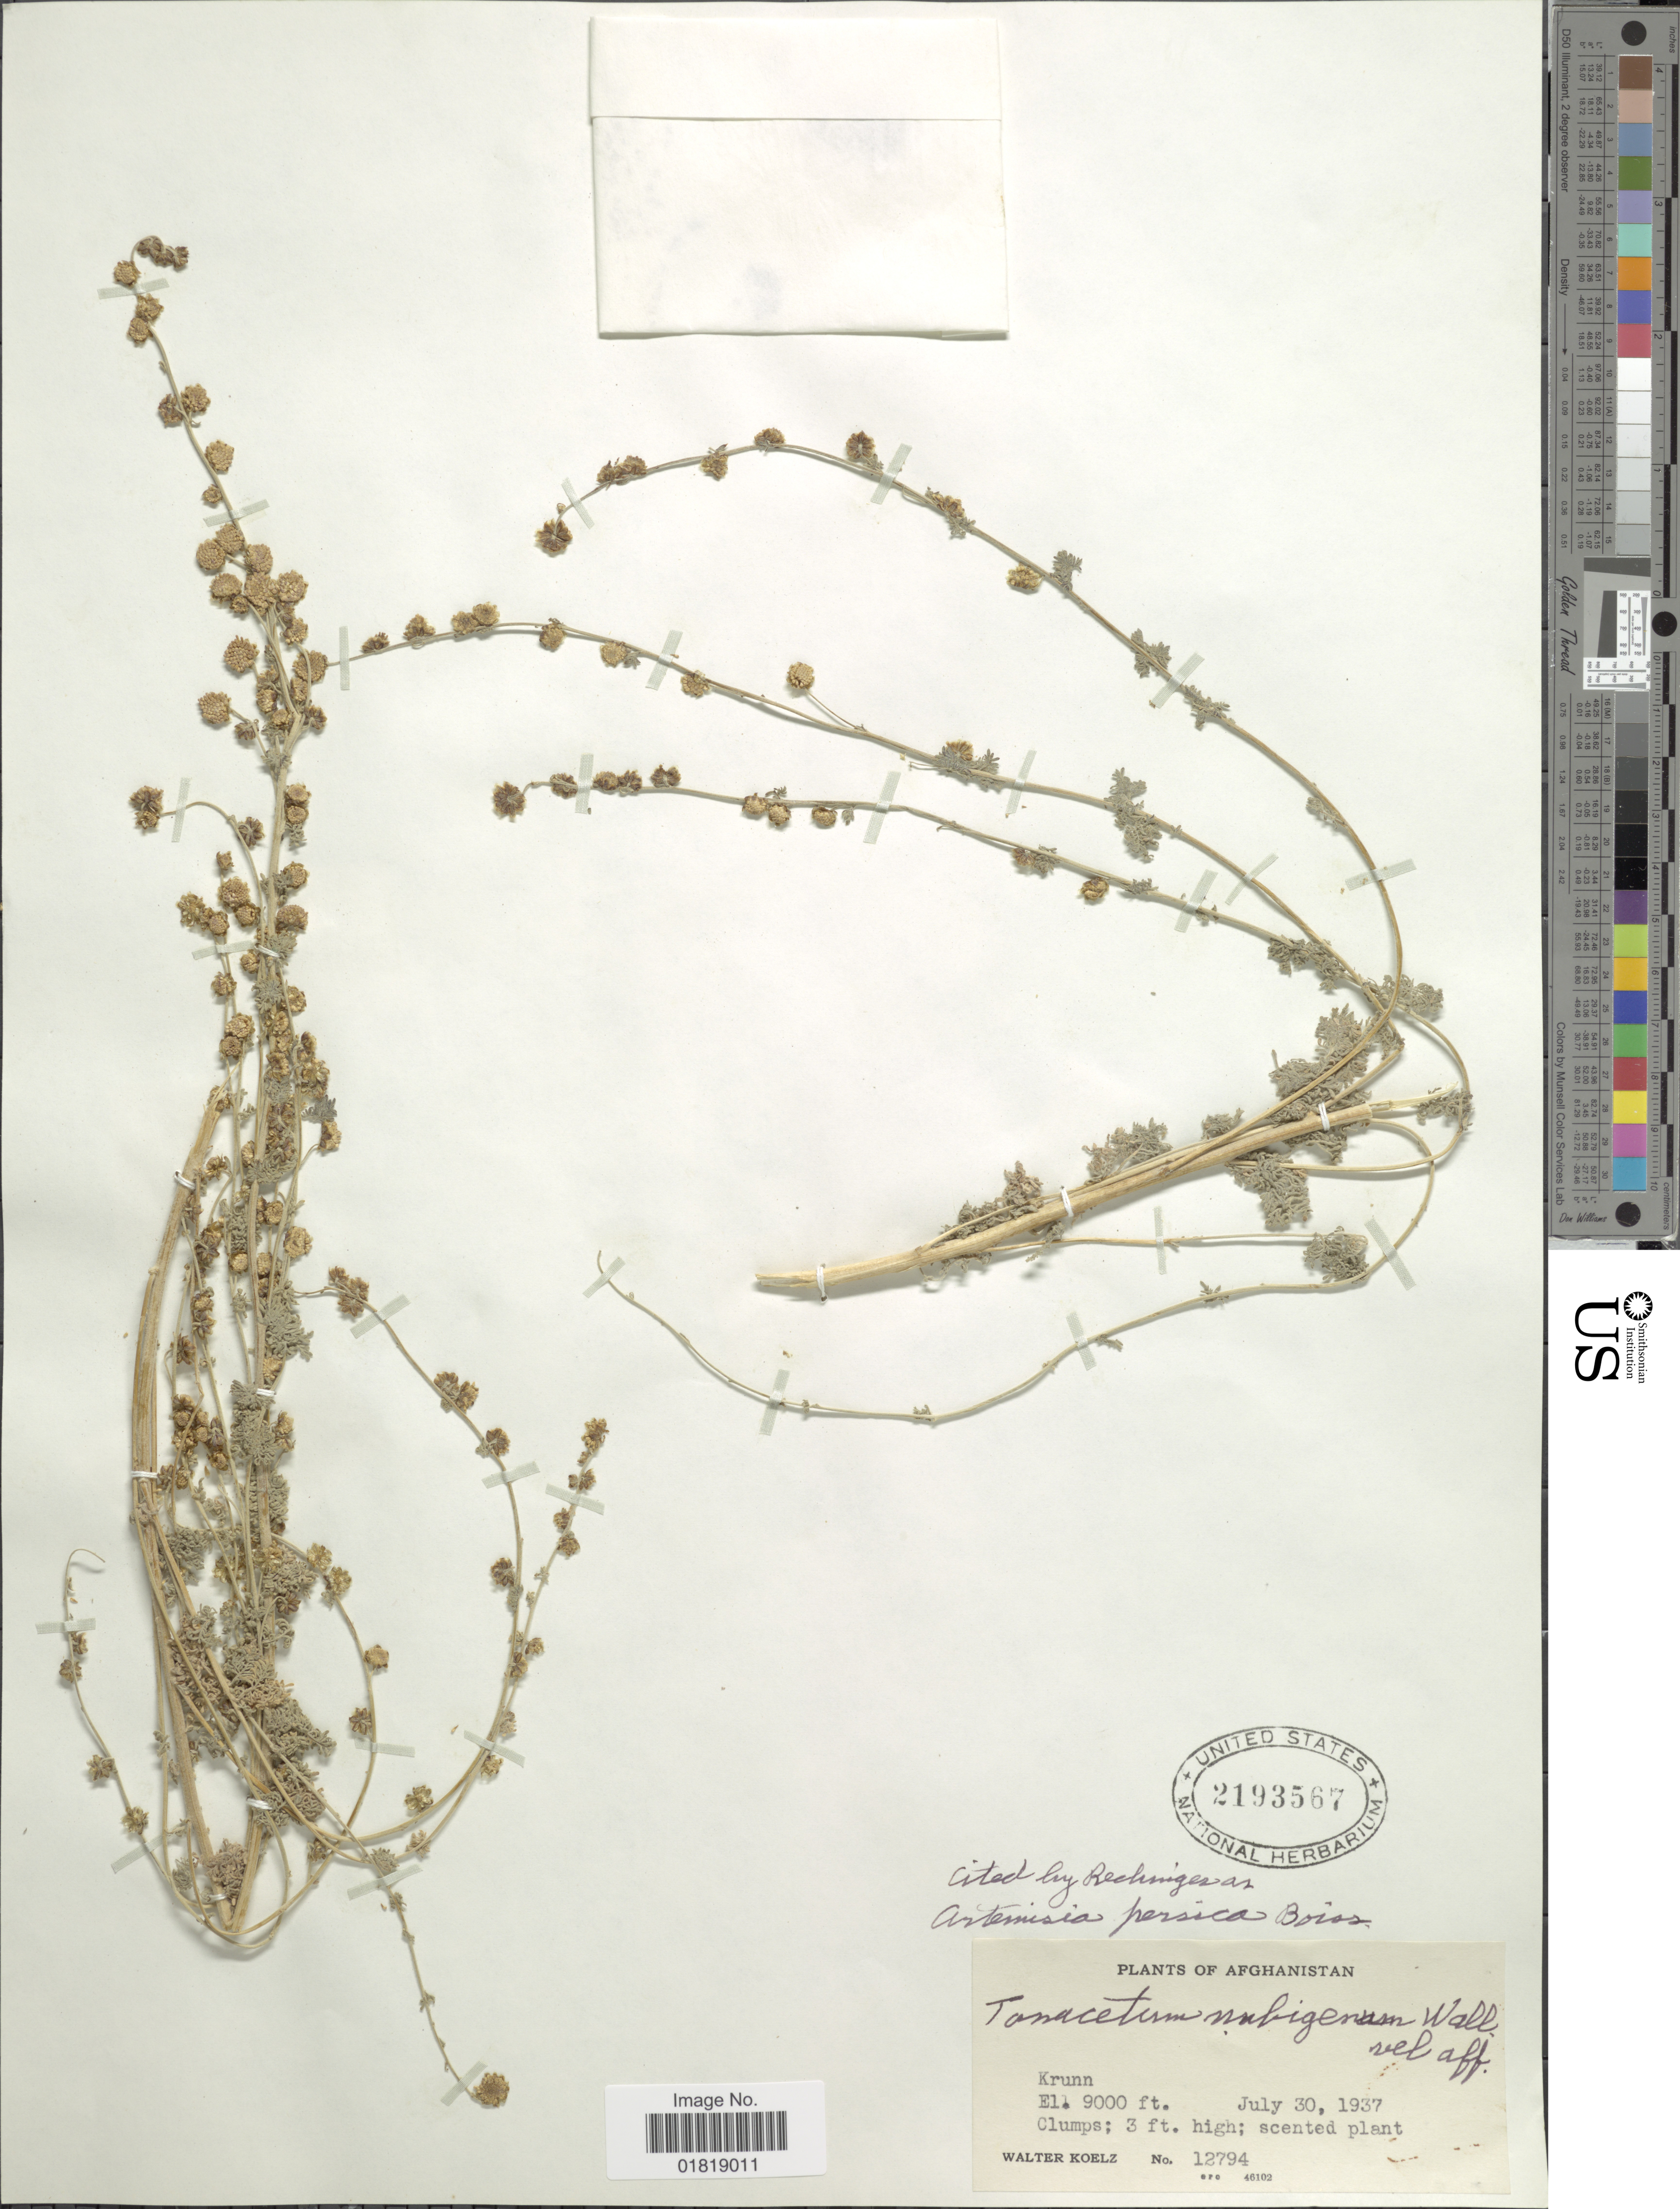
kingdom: Plantae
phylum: Tracheophyta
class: Magnoliopsida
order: Asterales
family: Asteraceae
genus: Artemisia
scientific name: Artemisia persica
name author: Boiss.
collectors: W. N. Koelz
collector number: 12794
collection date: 1937-07-30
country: Afghanistan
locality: Krunn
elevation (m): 2743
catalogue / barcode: US 2193567